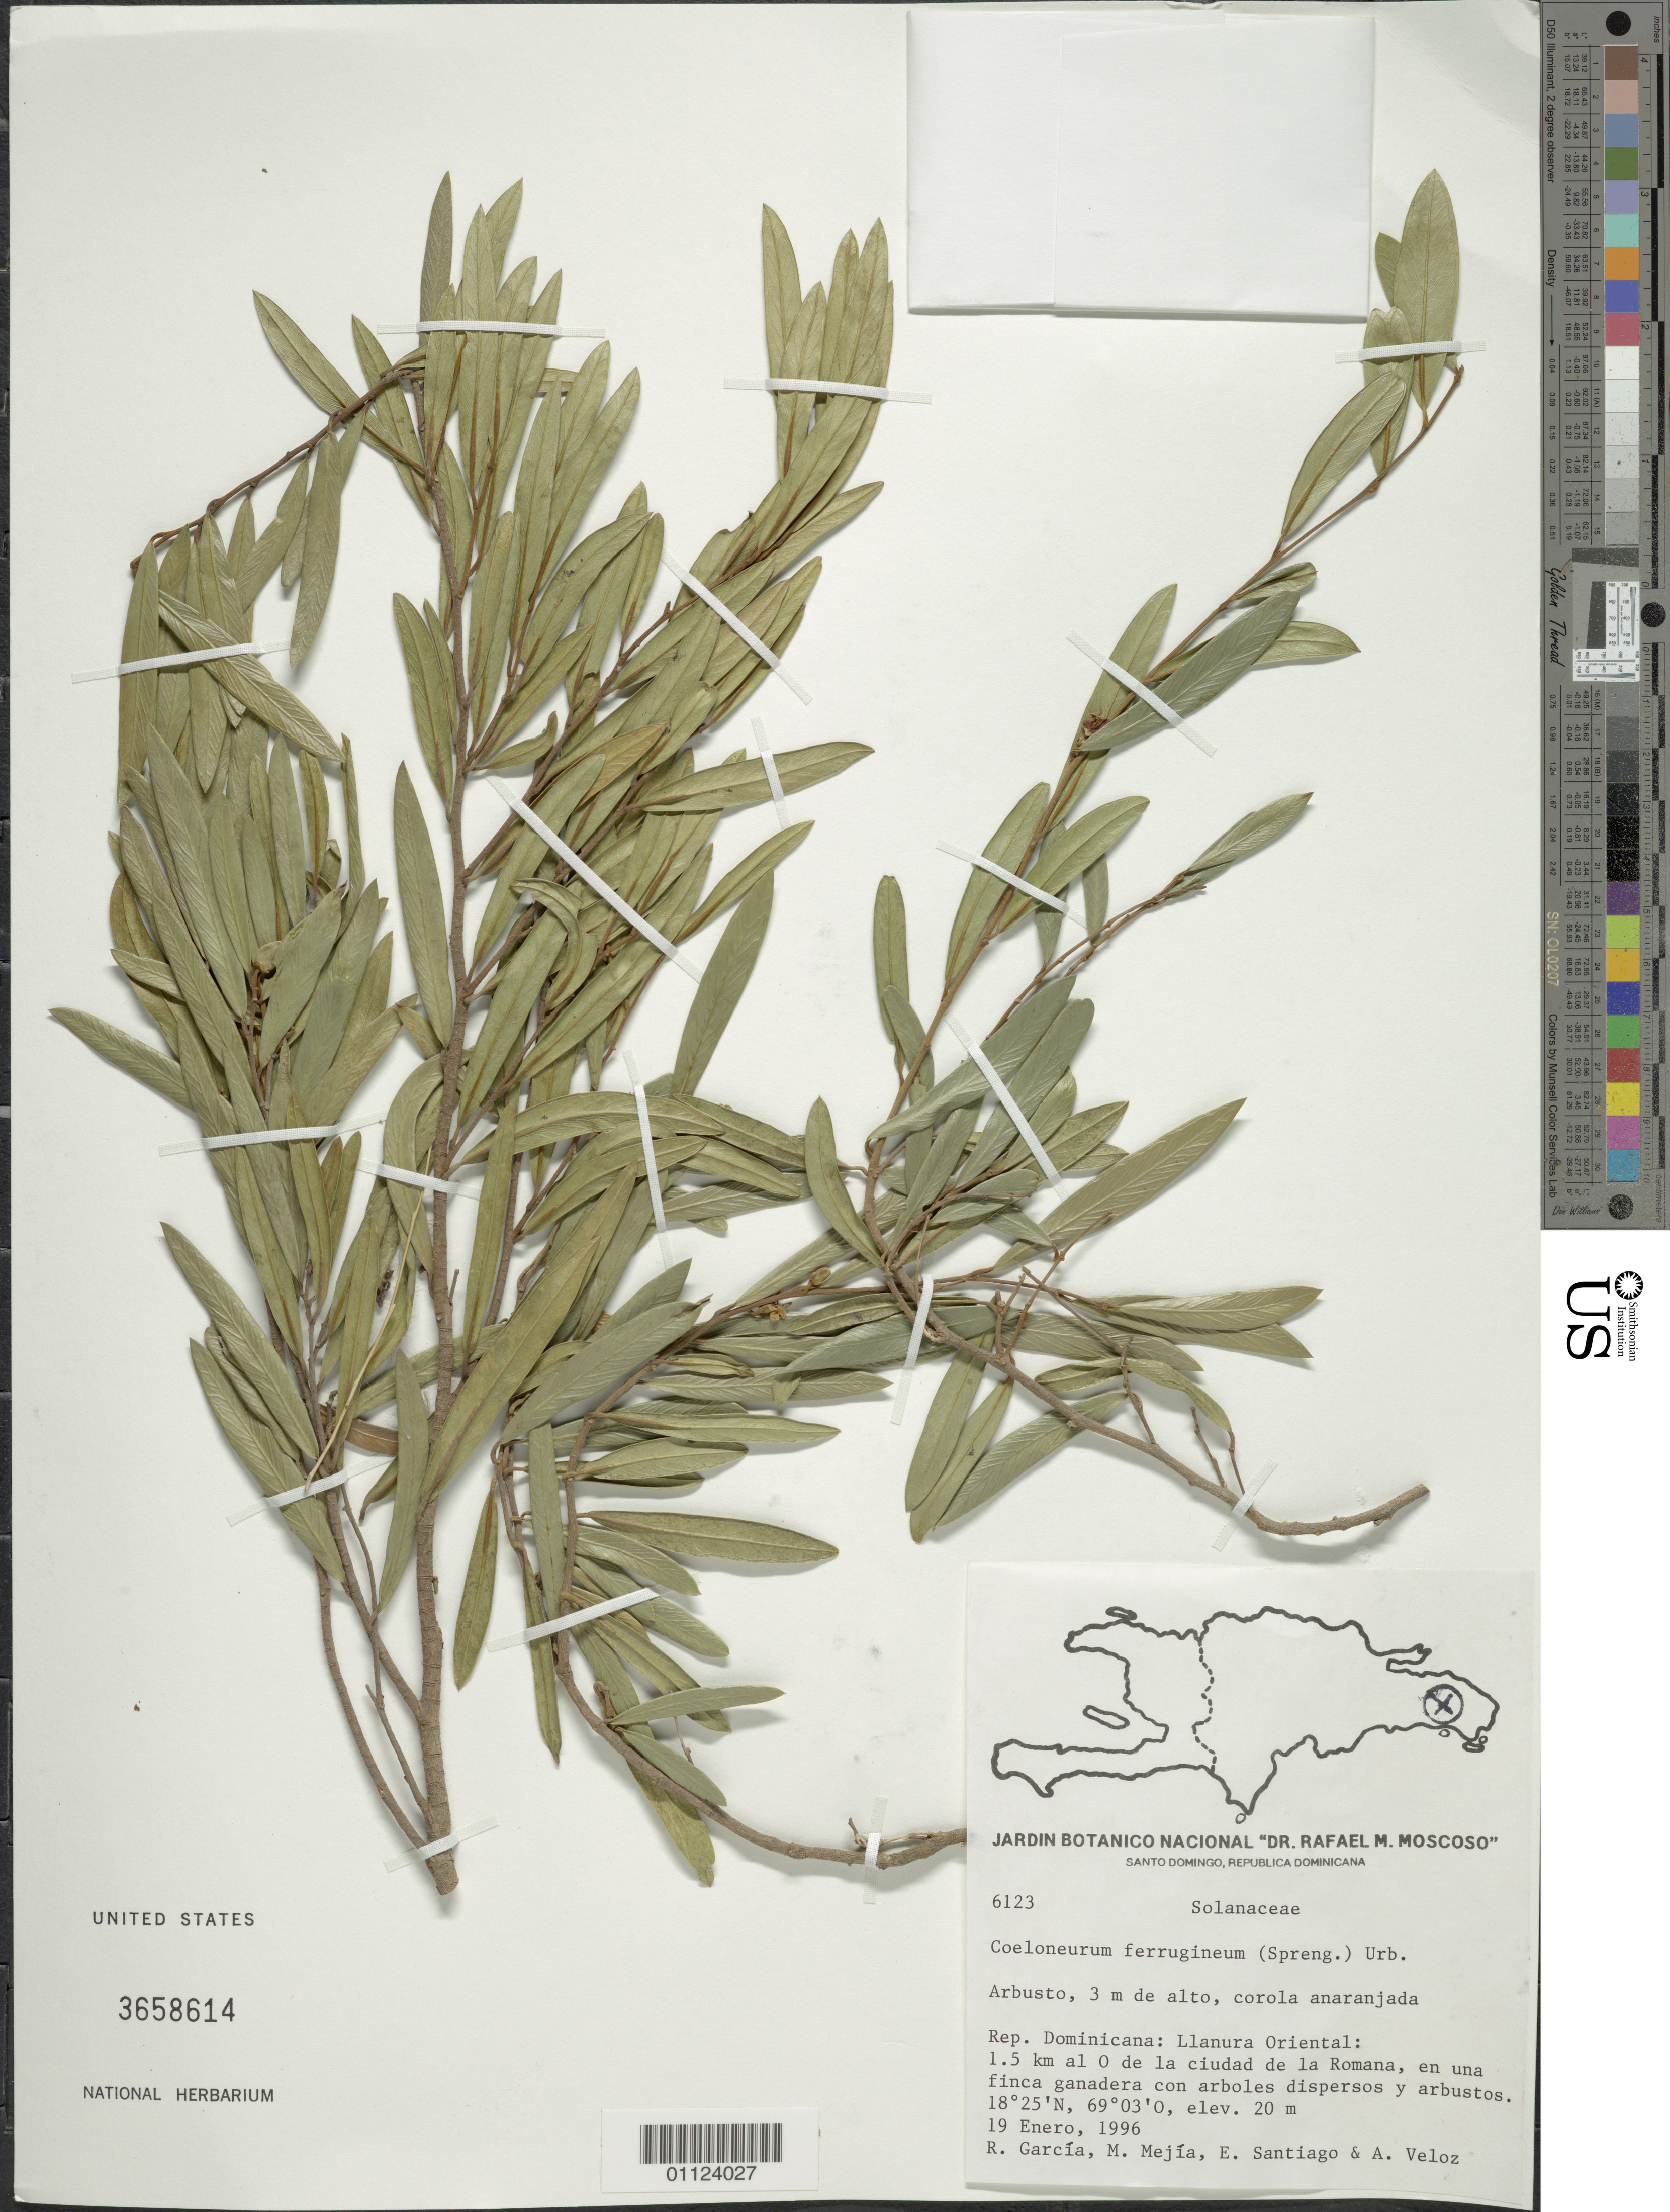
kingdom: Plantae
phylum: Tracheophyta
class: Magnoliopsida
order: Solanales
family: Solanaceae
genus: Coeloneurum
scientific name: Coeloneurum ferrugineum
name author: (Spreng.) Urb.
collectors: R. G. García, M. Mejia, E. Santiago & A. Veloz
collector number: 6123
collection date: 1996-01-19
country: Dominican Republic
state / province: La Romana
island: Hispaniola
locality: Llanura Oriental, 1.5 km al W de la ciudad de la Romana.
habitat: En una finca ganadera con arboles dispersos y arbustos.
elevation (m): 20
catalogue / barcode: US 3658614